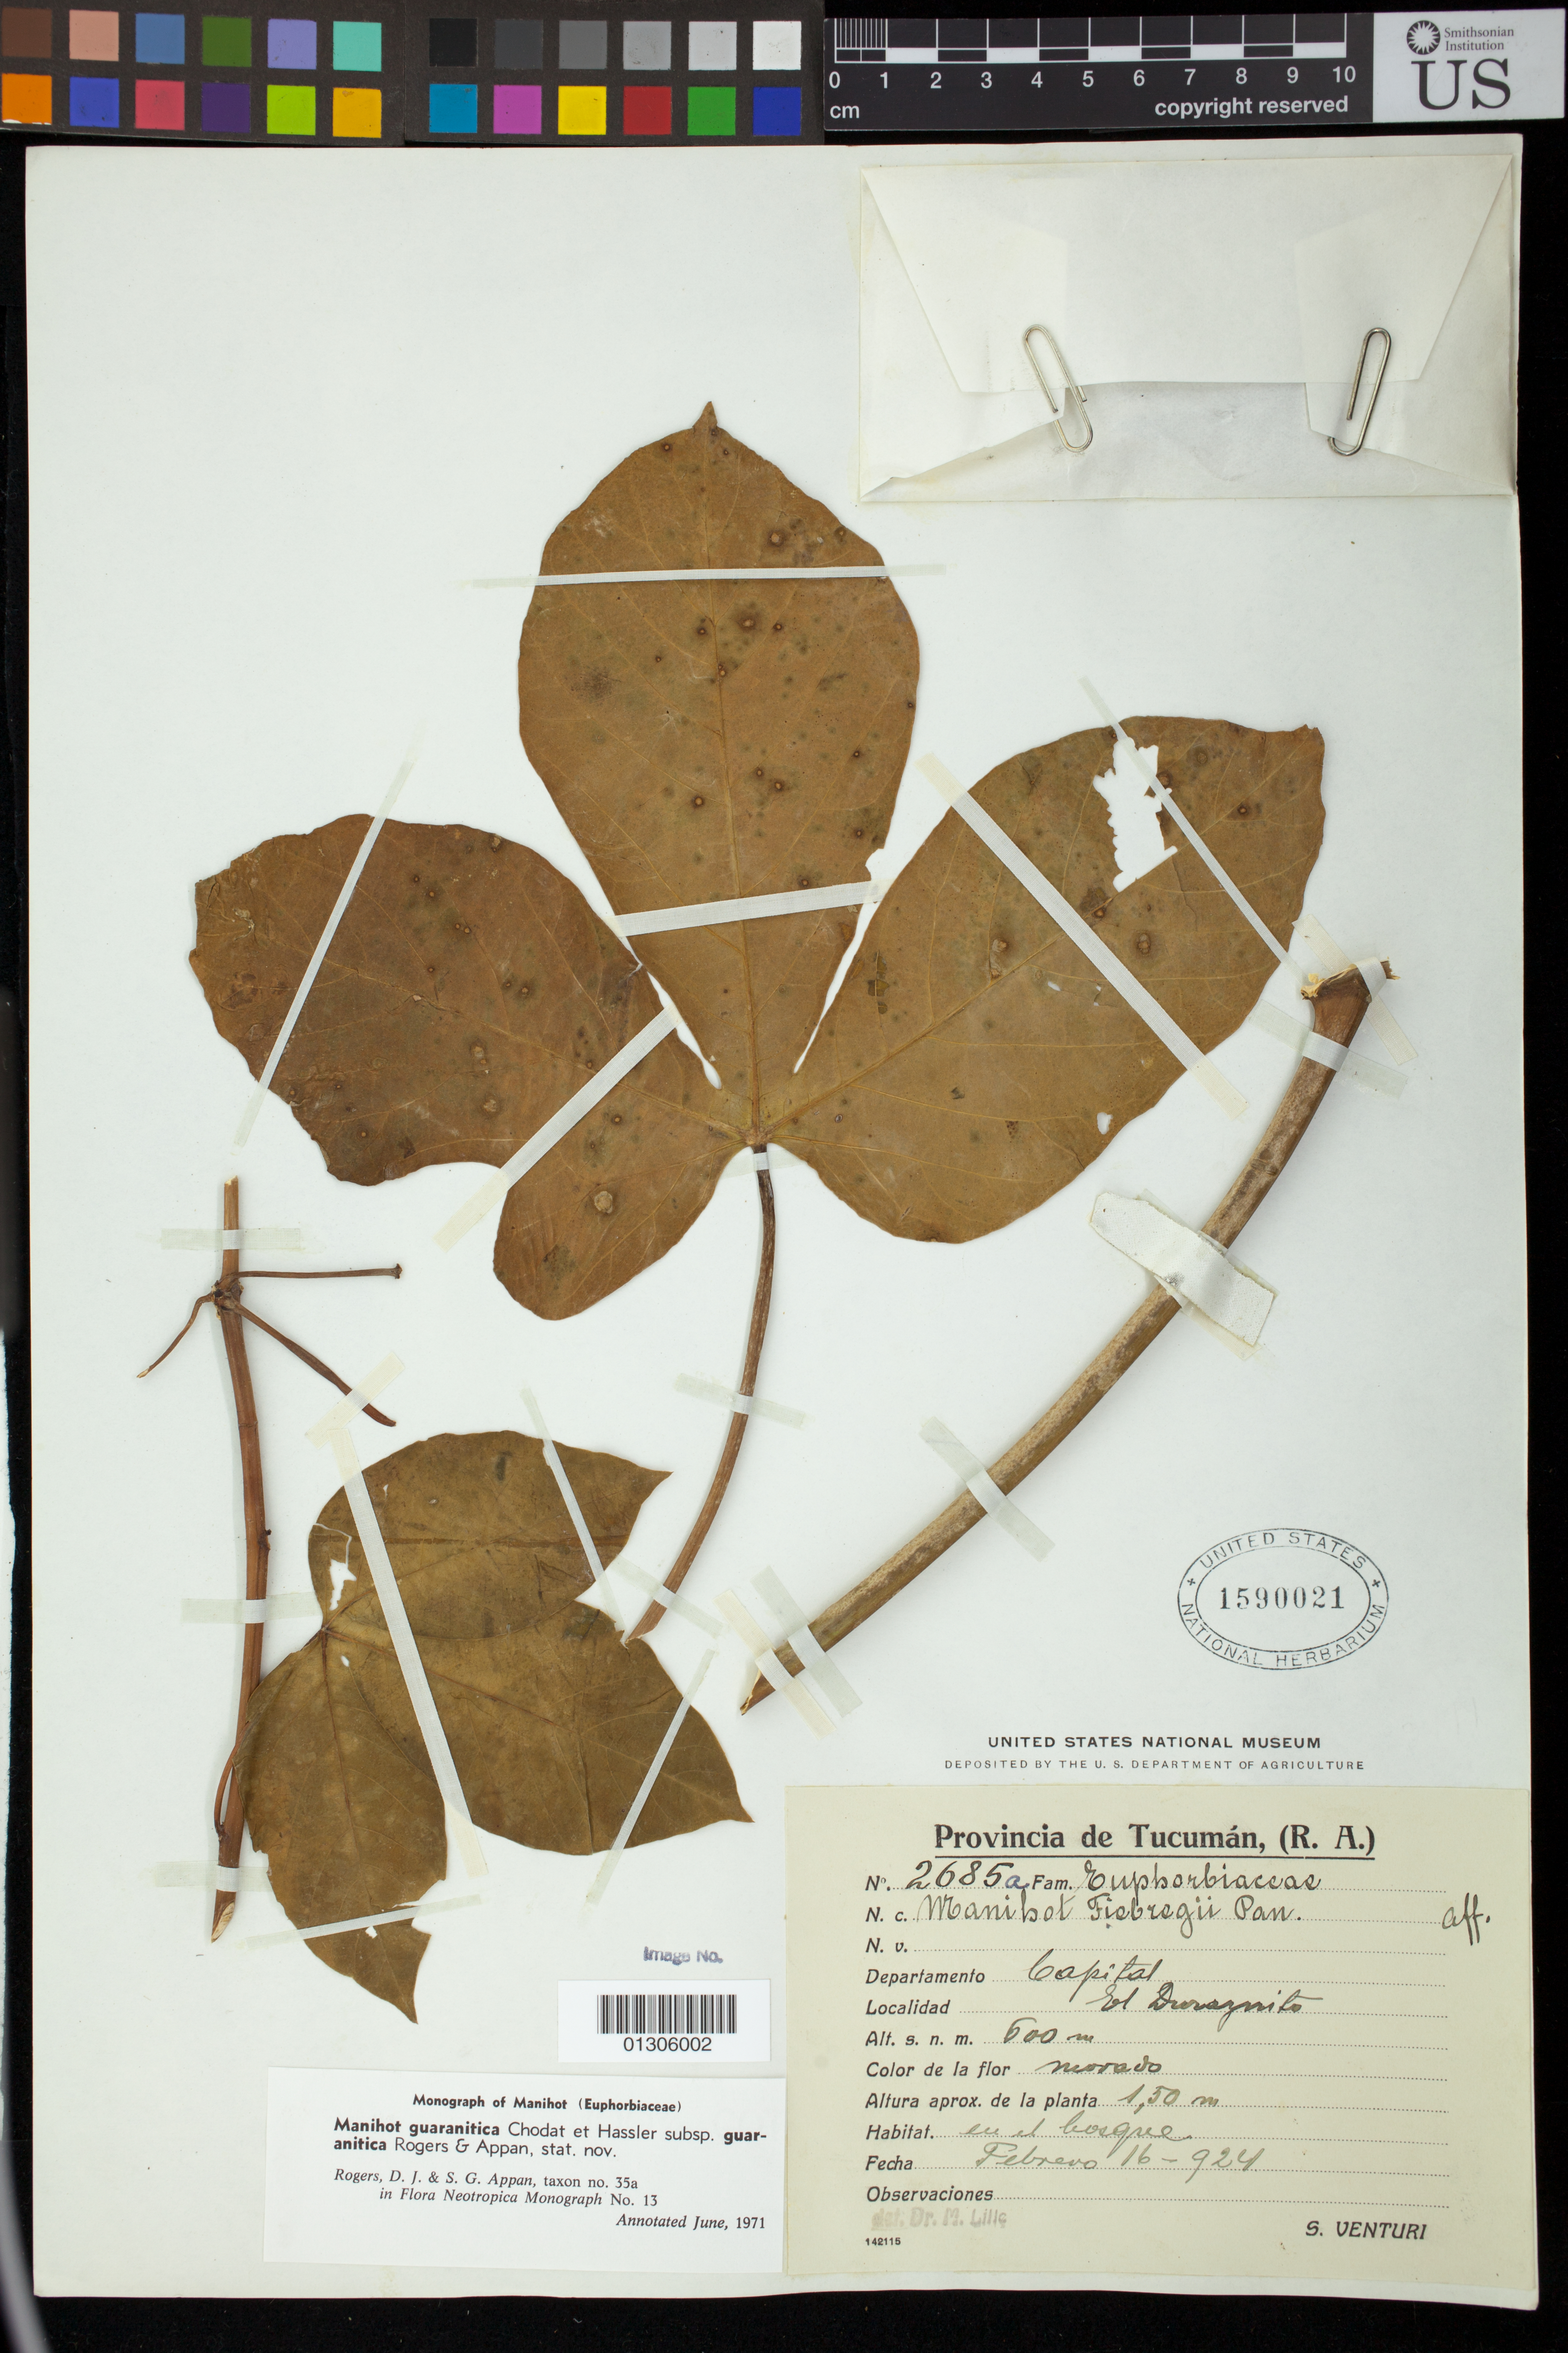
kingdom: Plantae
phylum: Tracheophyta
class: Magnoliopsida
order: Malpighiales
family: Euphorbiaceae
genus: Manihot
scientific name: Manihot anomala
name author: Pohl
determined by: Mendoza, M.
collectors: S. Venturi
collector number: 2685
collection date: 1924-02-16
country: Argentina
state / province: Tucumán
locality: Capital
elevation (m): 600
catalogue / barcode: US 1590021